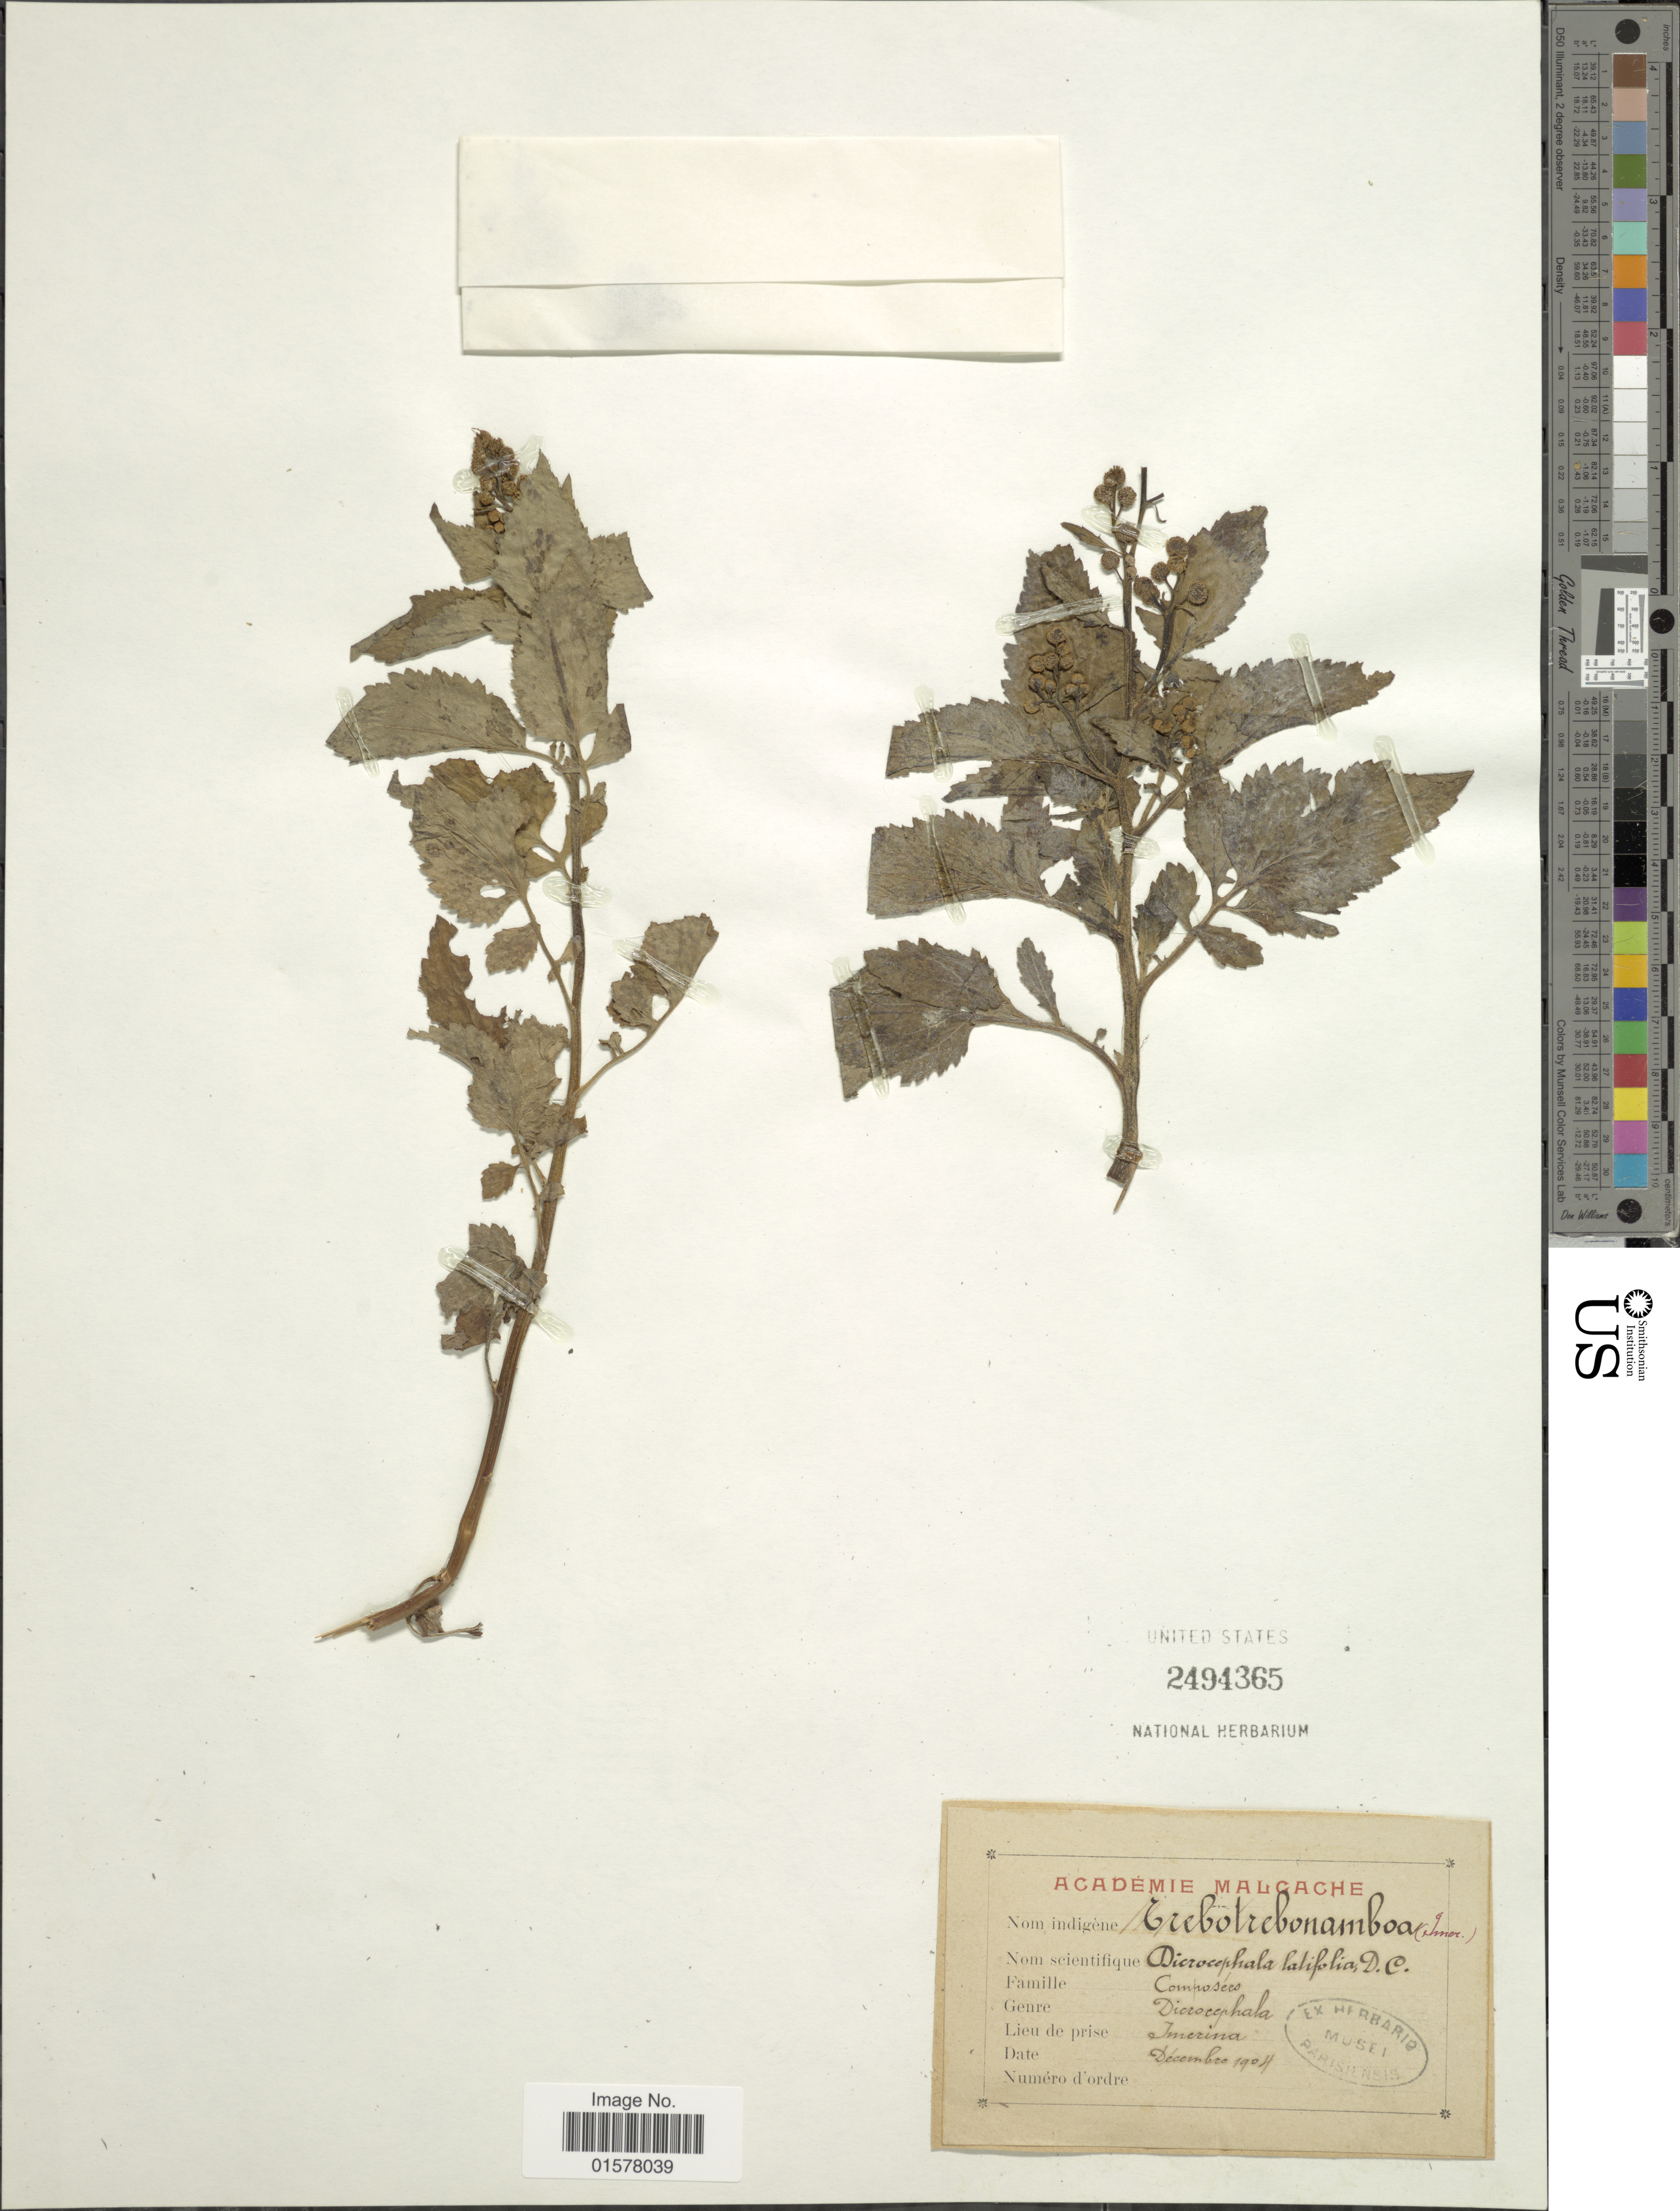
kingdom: Plantae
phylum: Tracheophyta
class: Magnoliopsida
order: Asterales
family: Asteraceae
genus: Dichrocephala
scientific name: Dichrocephala integrifolia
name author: (L. f.) Kuntze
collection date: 1904-12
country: Madagascar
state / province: Analamanga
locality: Imerina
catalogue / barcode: US 2494365